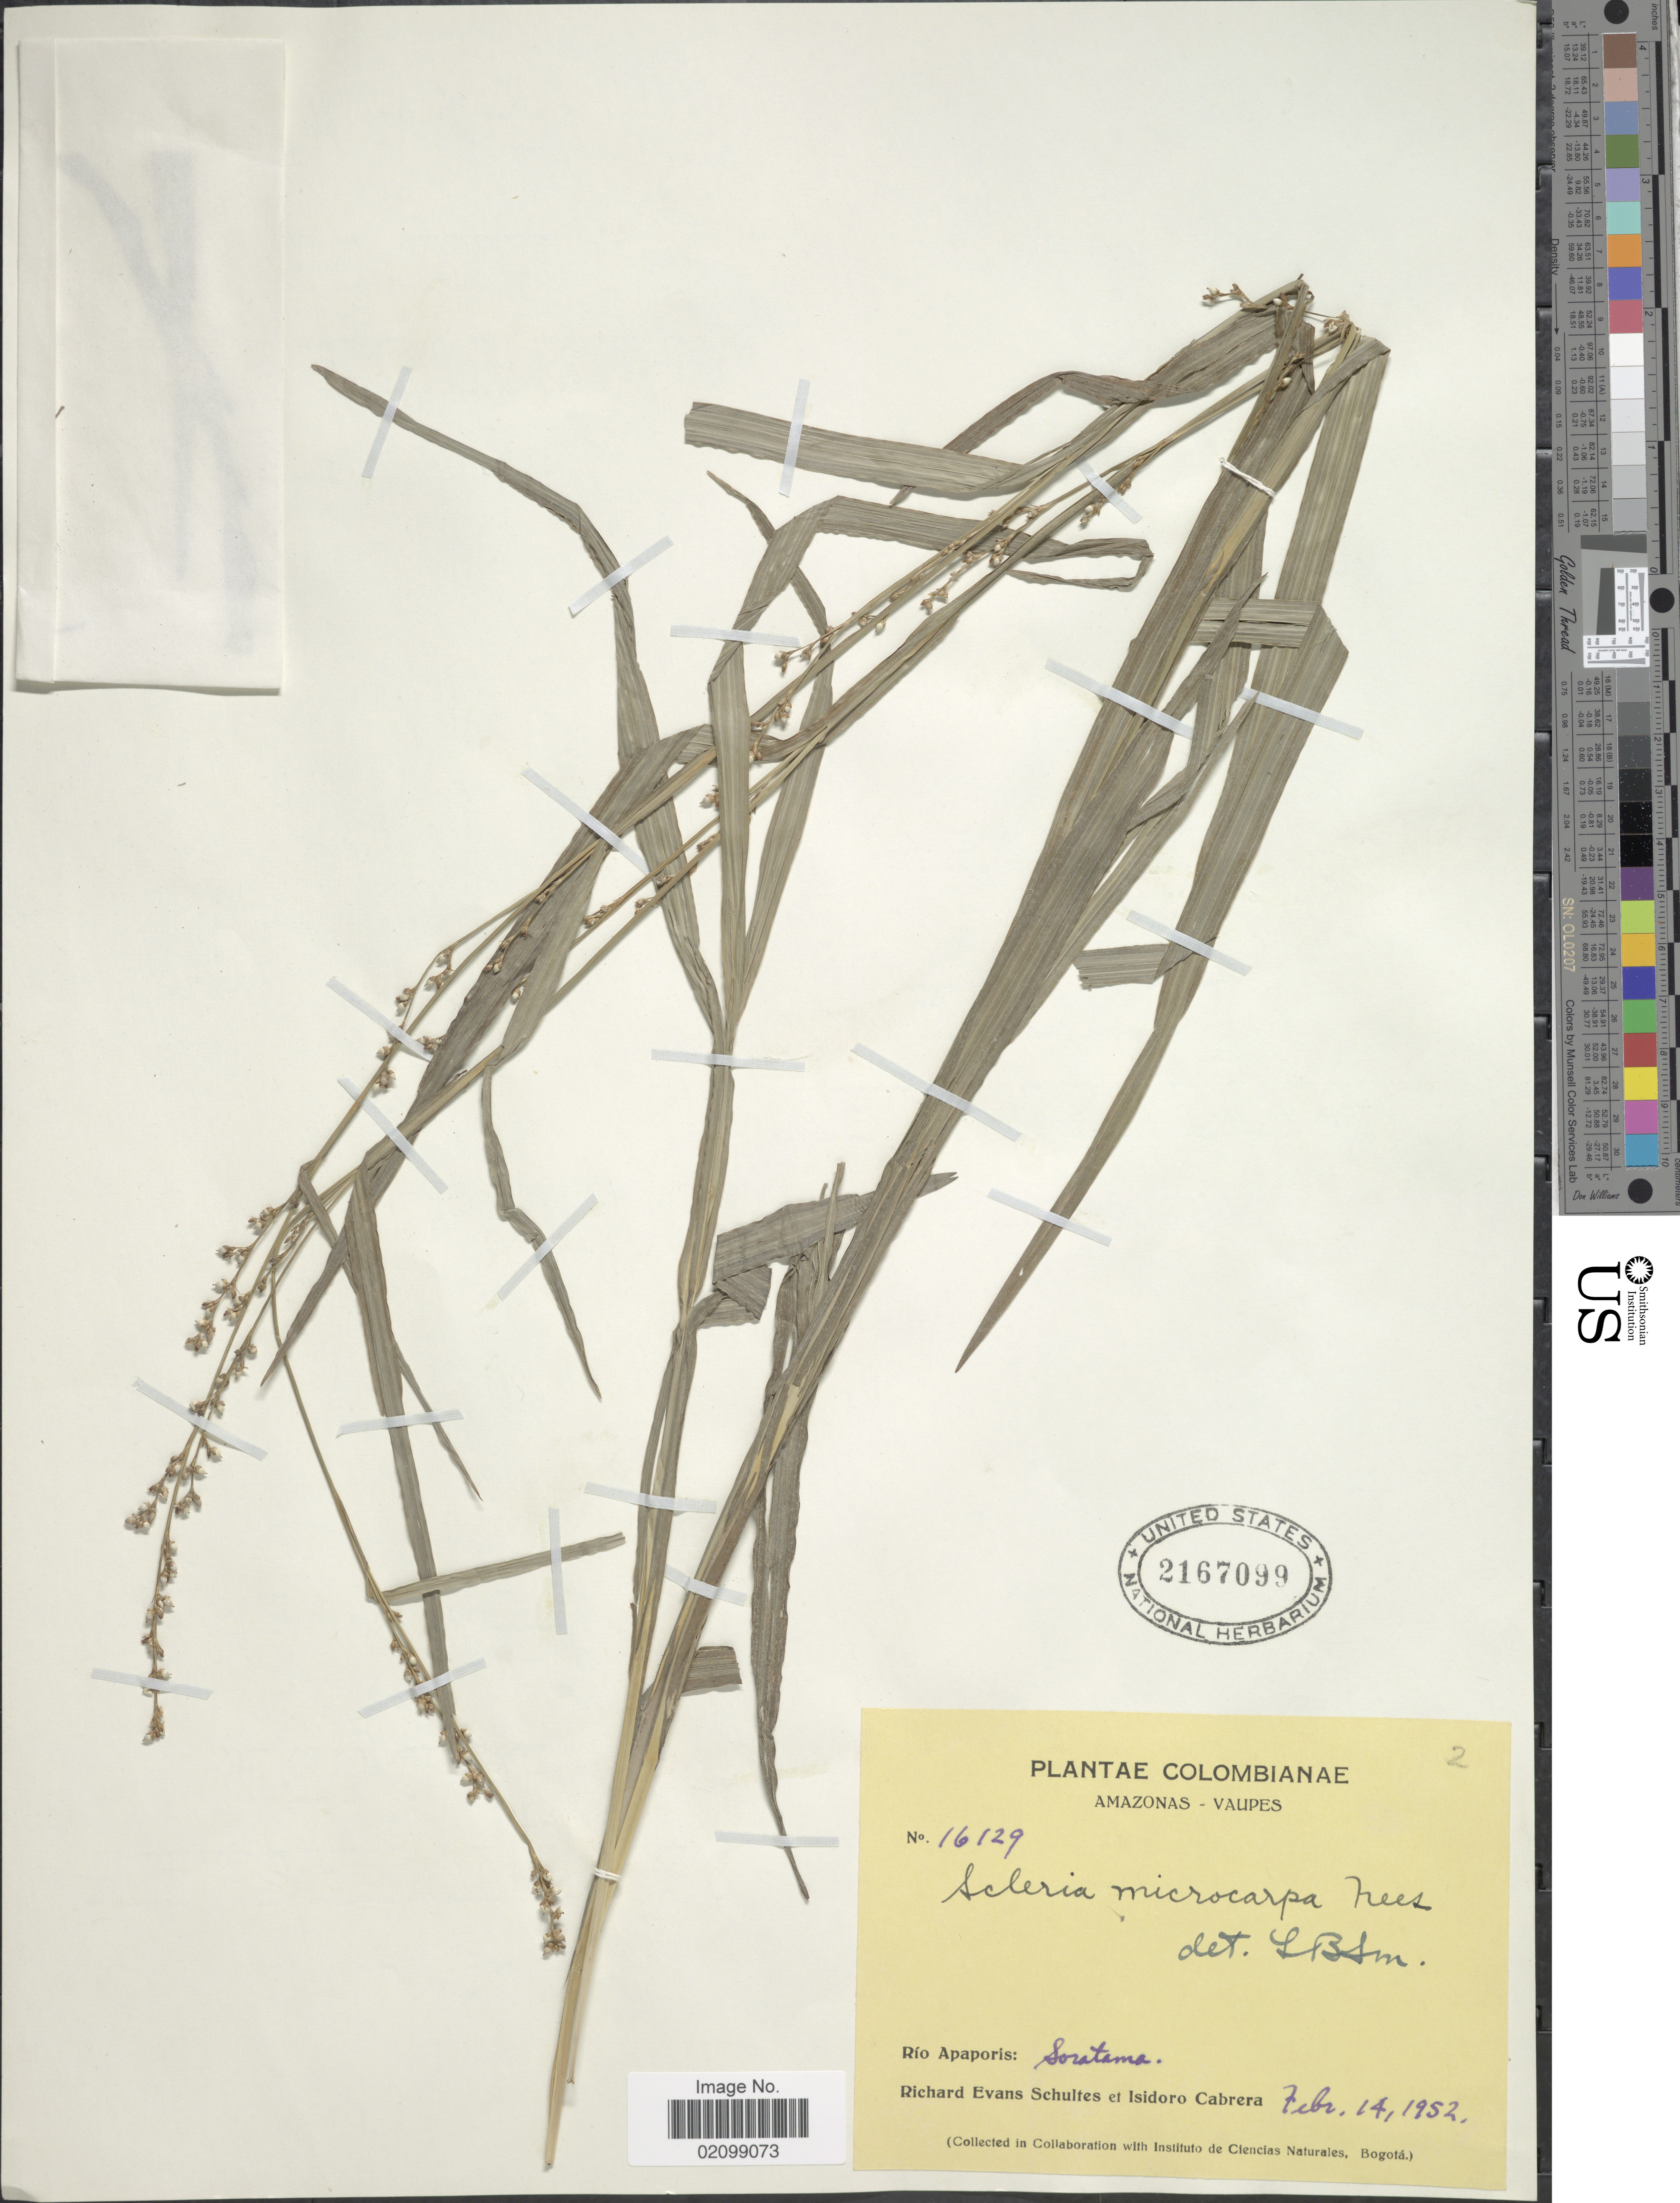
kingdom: Plantae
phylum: Tracheophyta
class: Liliopsida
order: Poales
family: Cyperaceae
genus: Scleria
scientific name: Scleria microcarpa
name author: Nees ex Kunth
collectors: R. E. Schultes & I. Cabrera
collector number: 16129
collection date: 1952-02-14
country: Colombia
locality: Amazonas-Vaupes. Rio Apaporis: Soratama.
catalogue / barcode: US 2167099